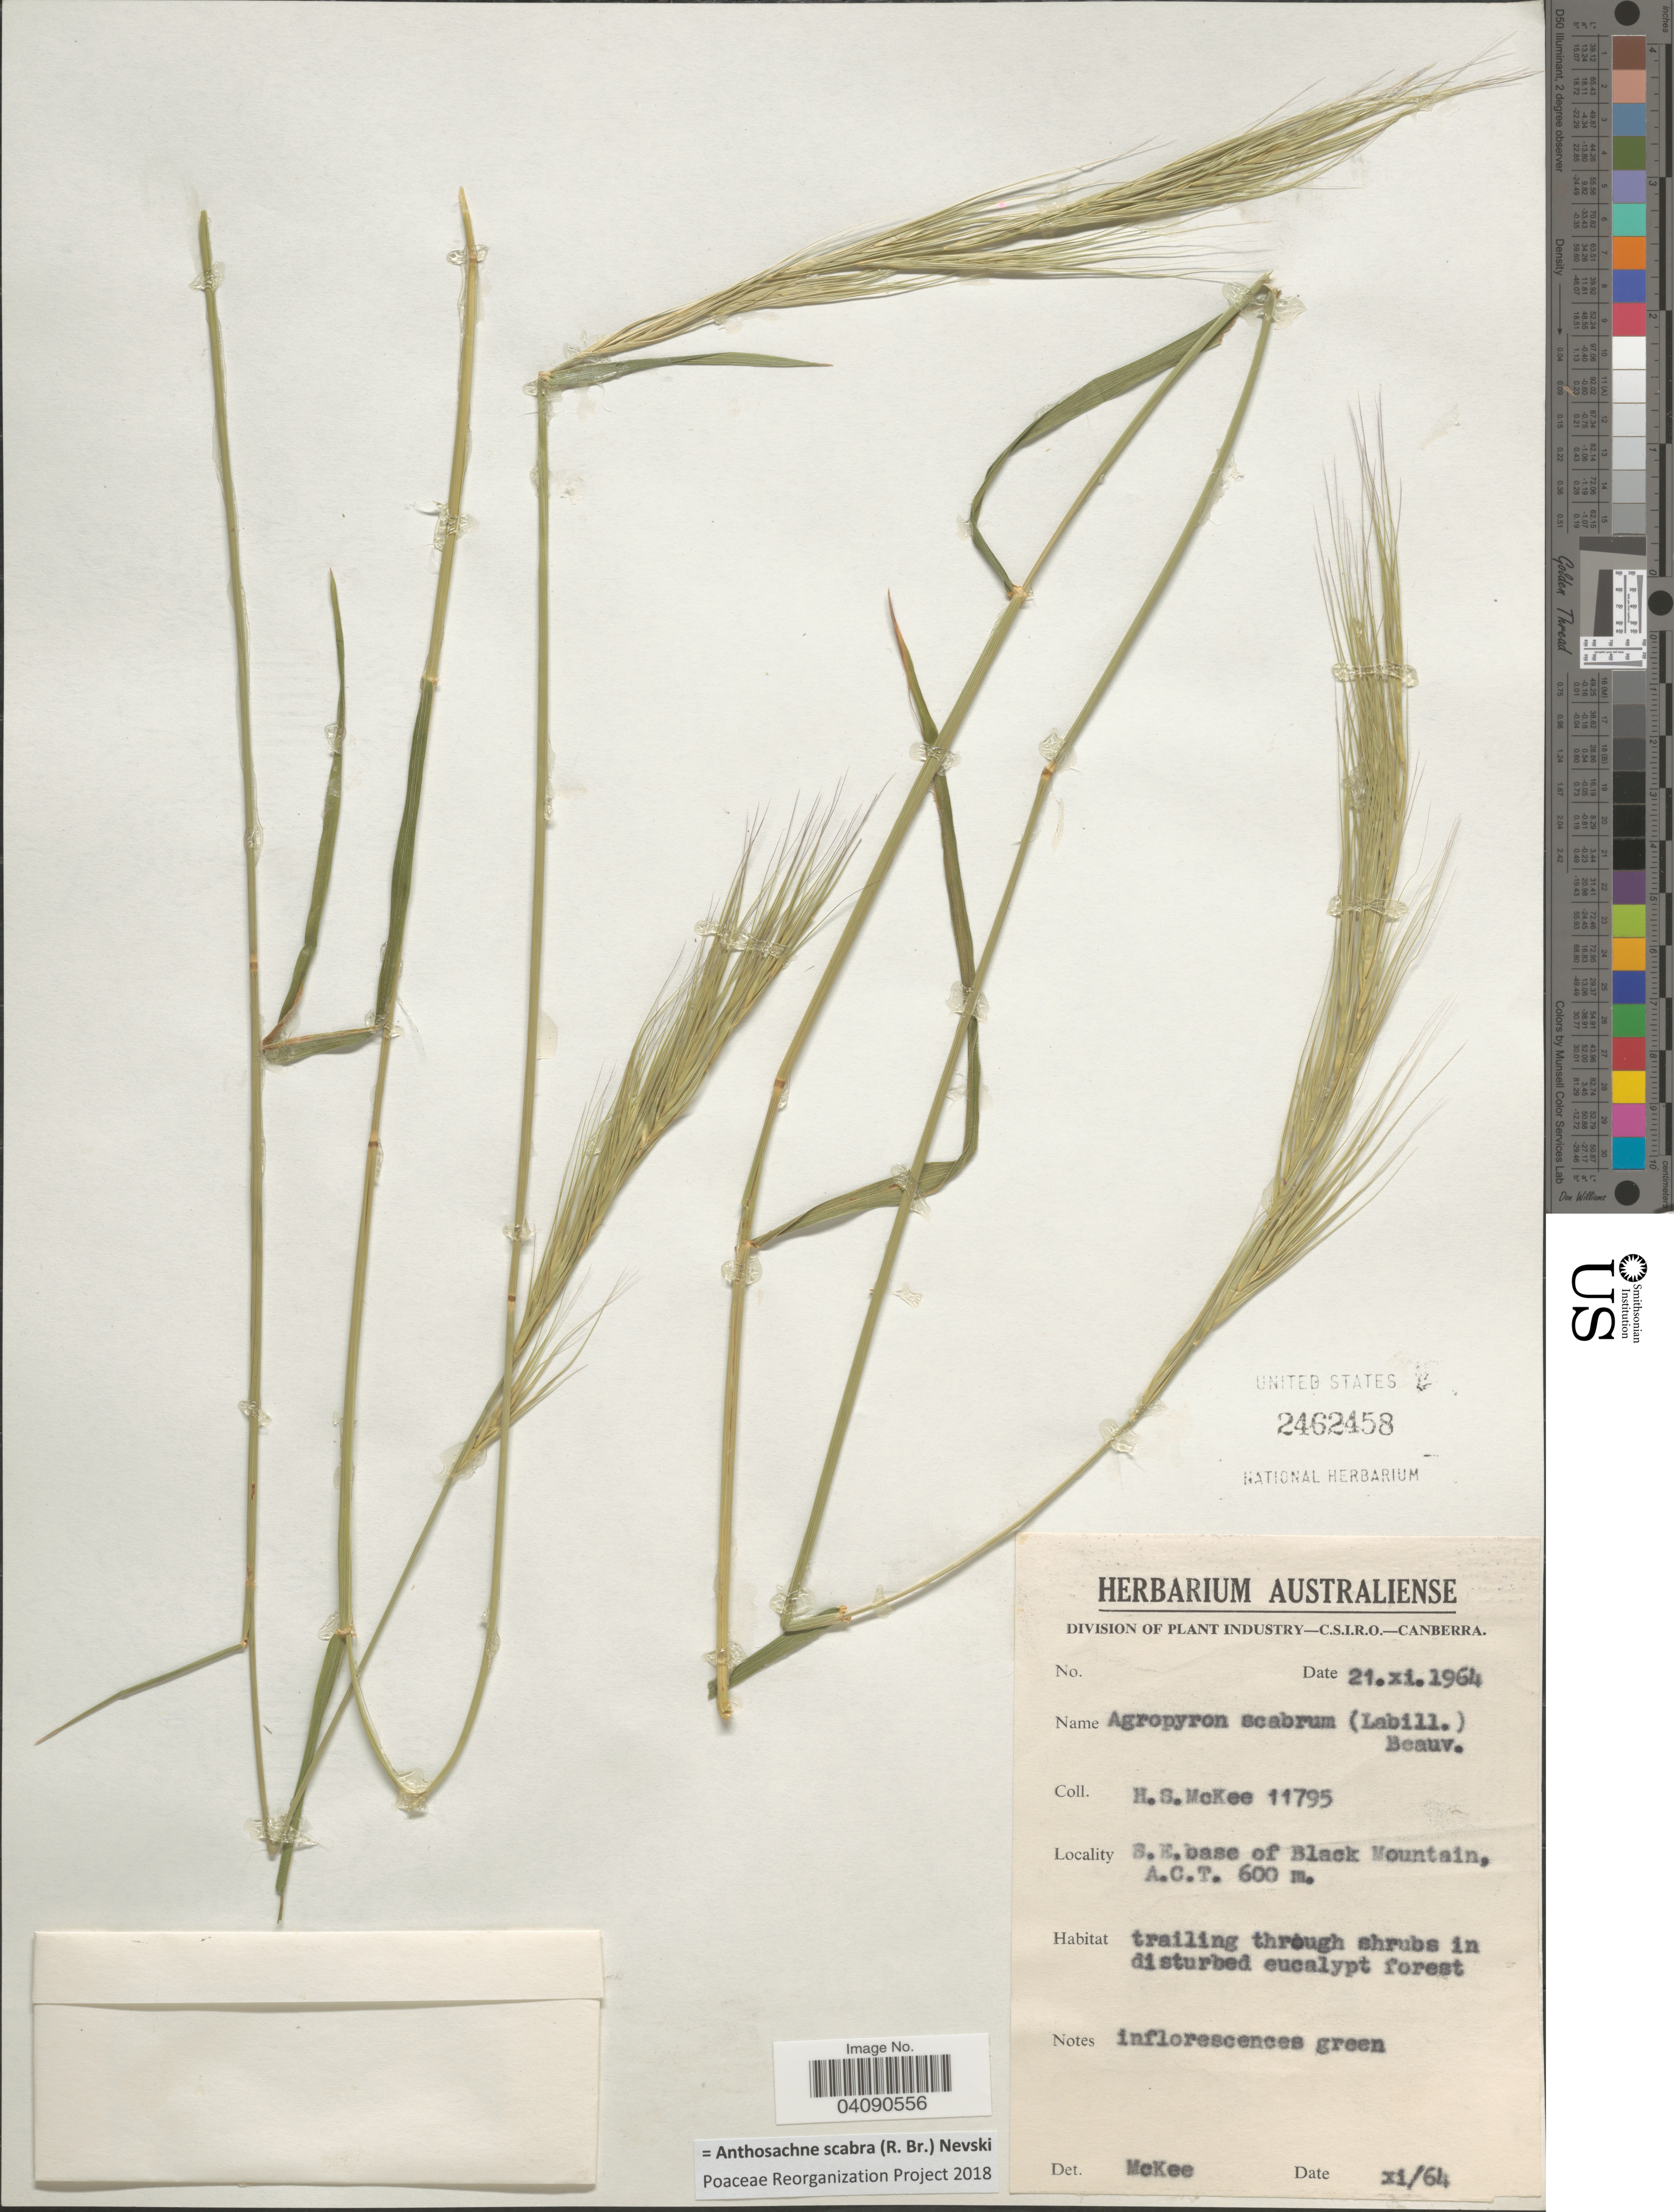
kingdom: Plantae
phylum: Tracheophyta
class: Liliopsida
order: Poales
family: Poaceae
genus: Anthosachne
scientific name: Anthosachne scabra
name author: (R. Br.) Nevski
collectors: H. S. McKee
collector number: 11795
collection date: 1964-11-21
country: Australia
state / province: Australian Capital Territory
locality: S.E. base of Black Mountain, A.C.T.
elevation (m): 600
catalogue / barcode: US 2462458